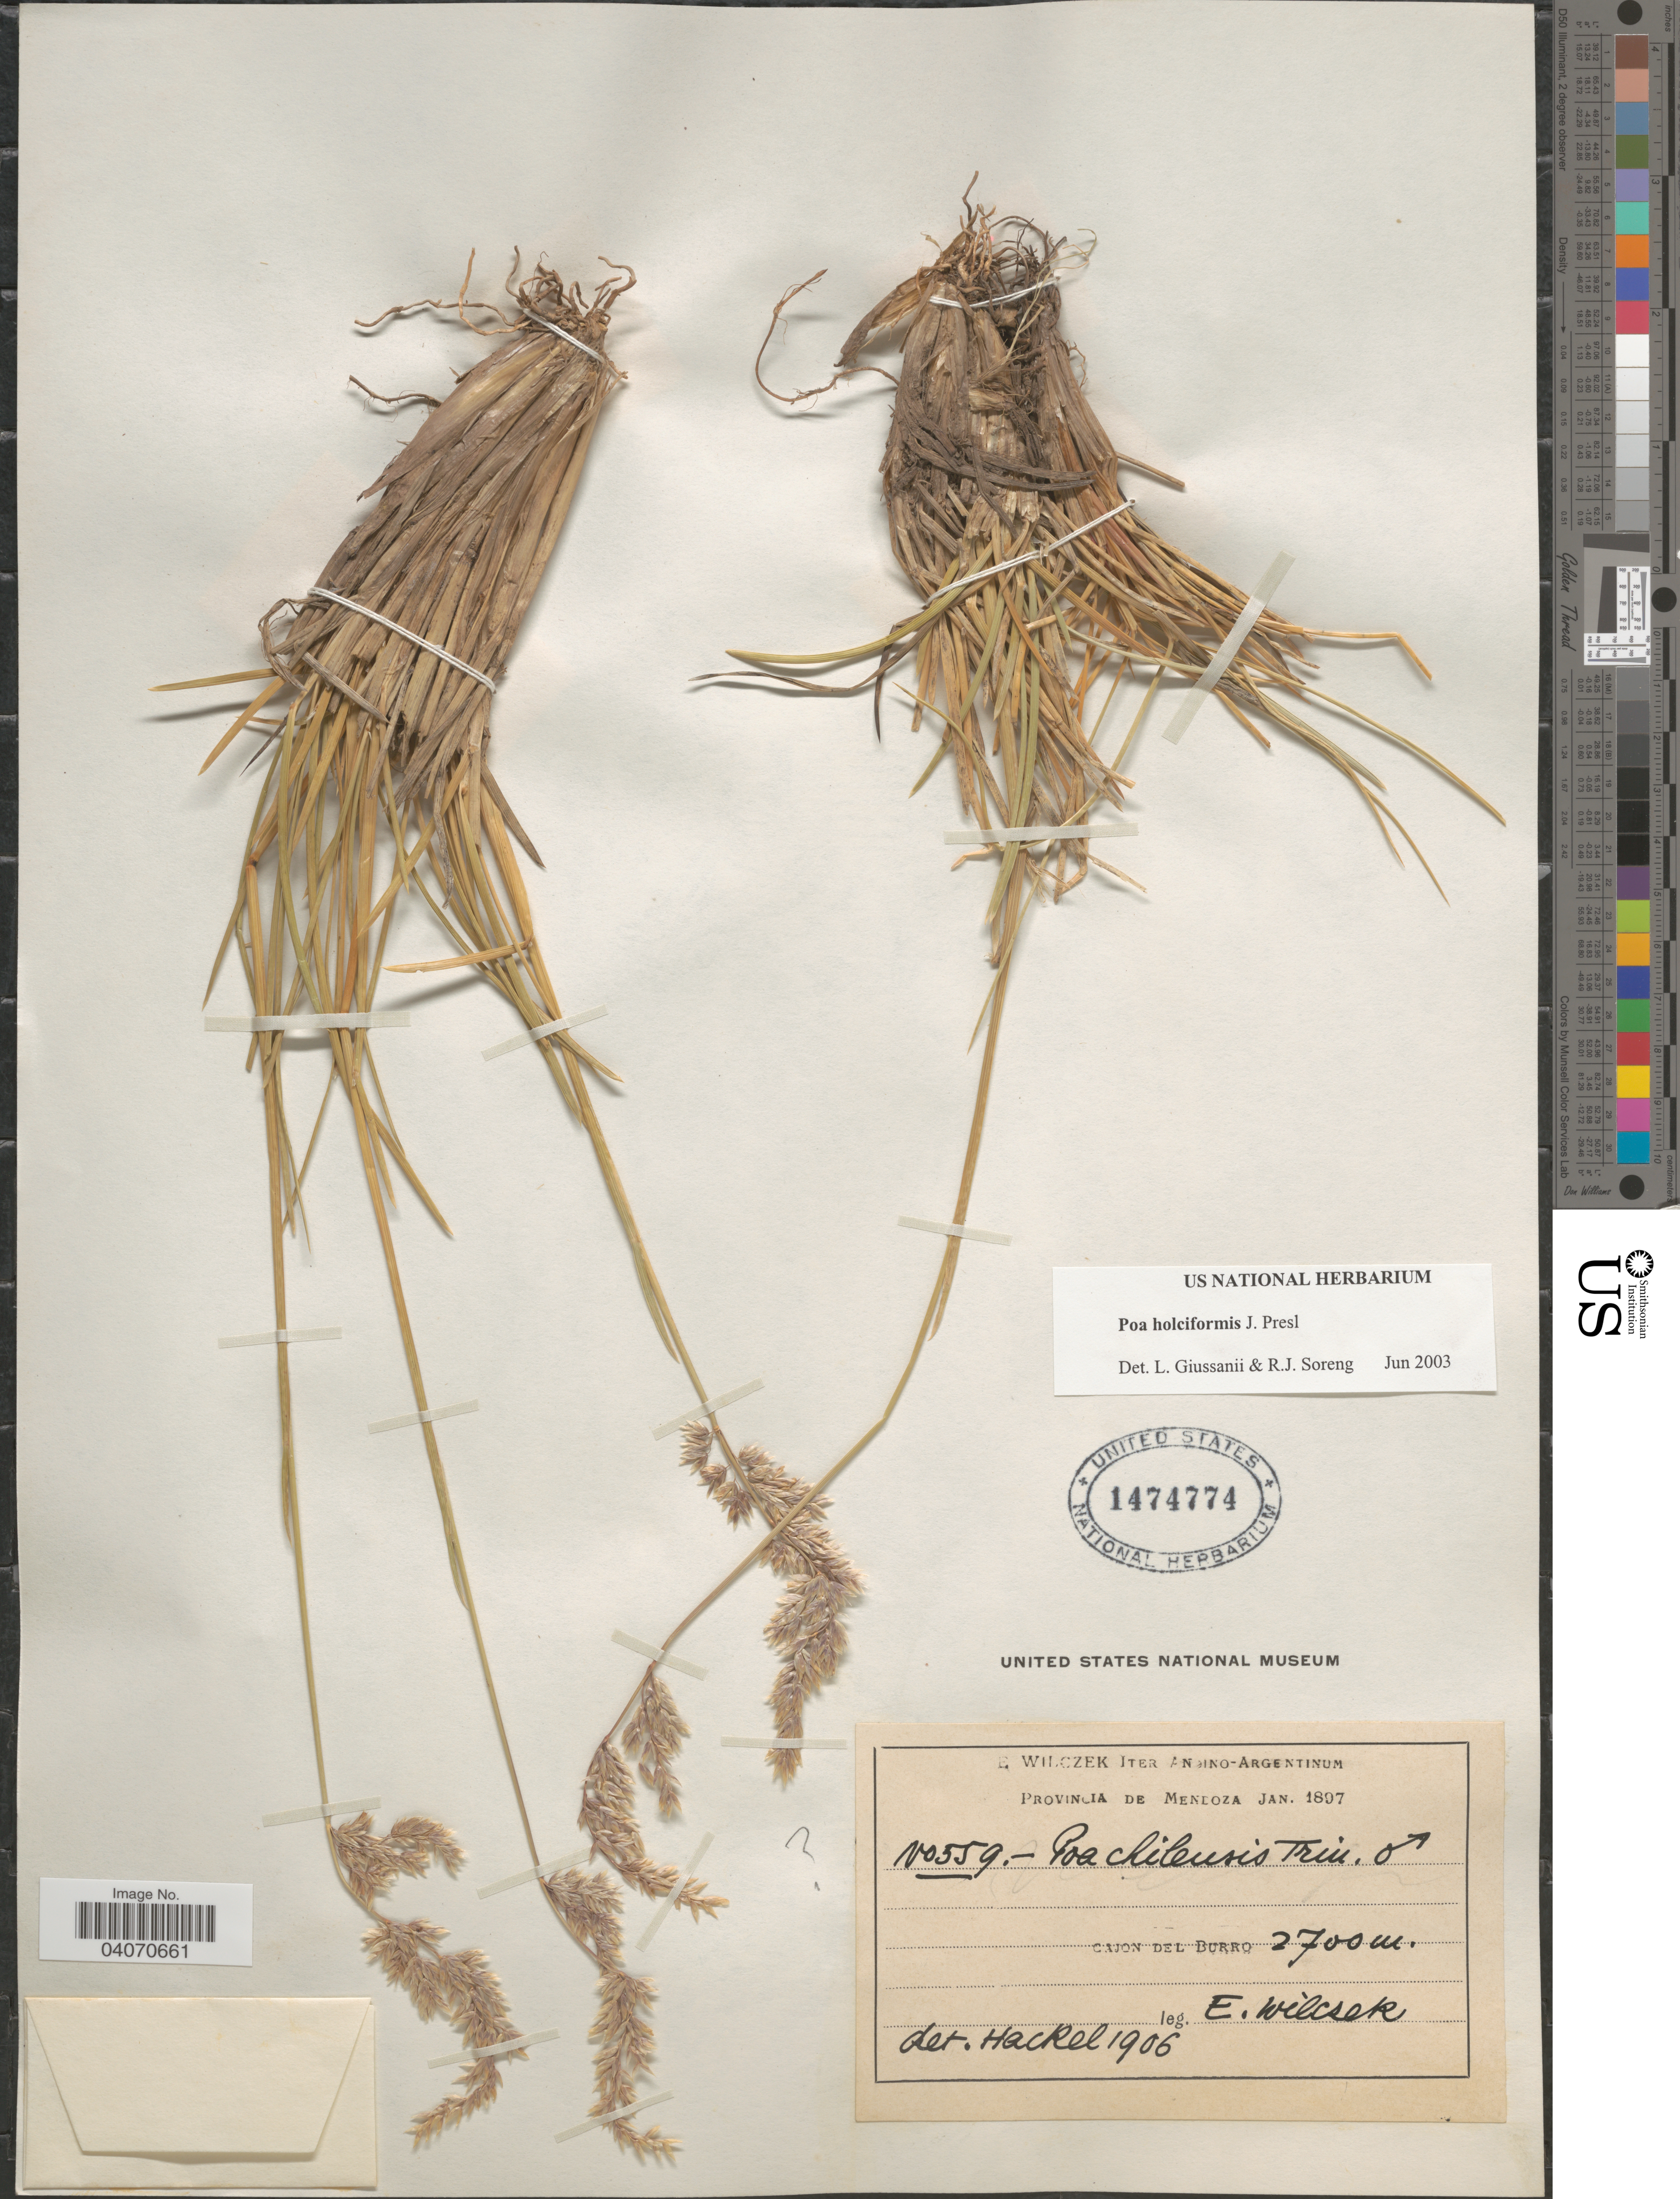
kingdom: Plantae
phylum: Tracheophyta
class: Liliopsida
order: Poales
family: Poaceae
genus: Poa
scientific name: Poa holciformis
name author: J. Presl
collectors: E. Wilczek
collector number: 559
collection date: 1897-01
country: Argentina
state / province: Mendoza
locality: Cajon del Burro.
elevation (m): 2700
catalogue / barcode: US 1474774